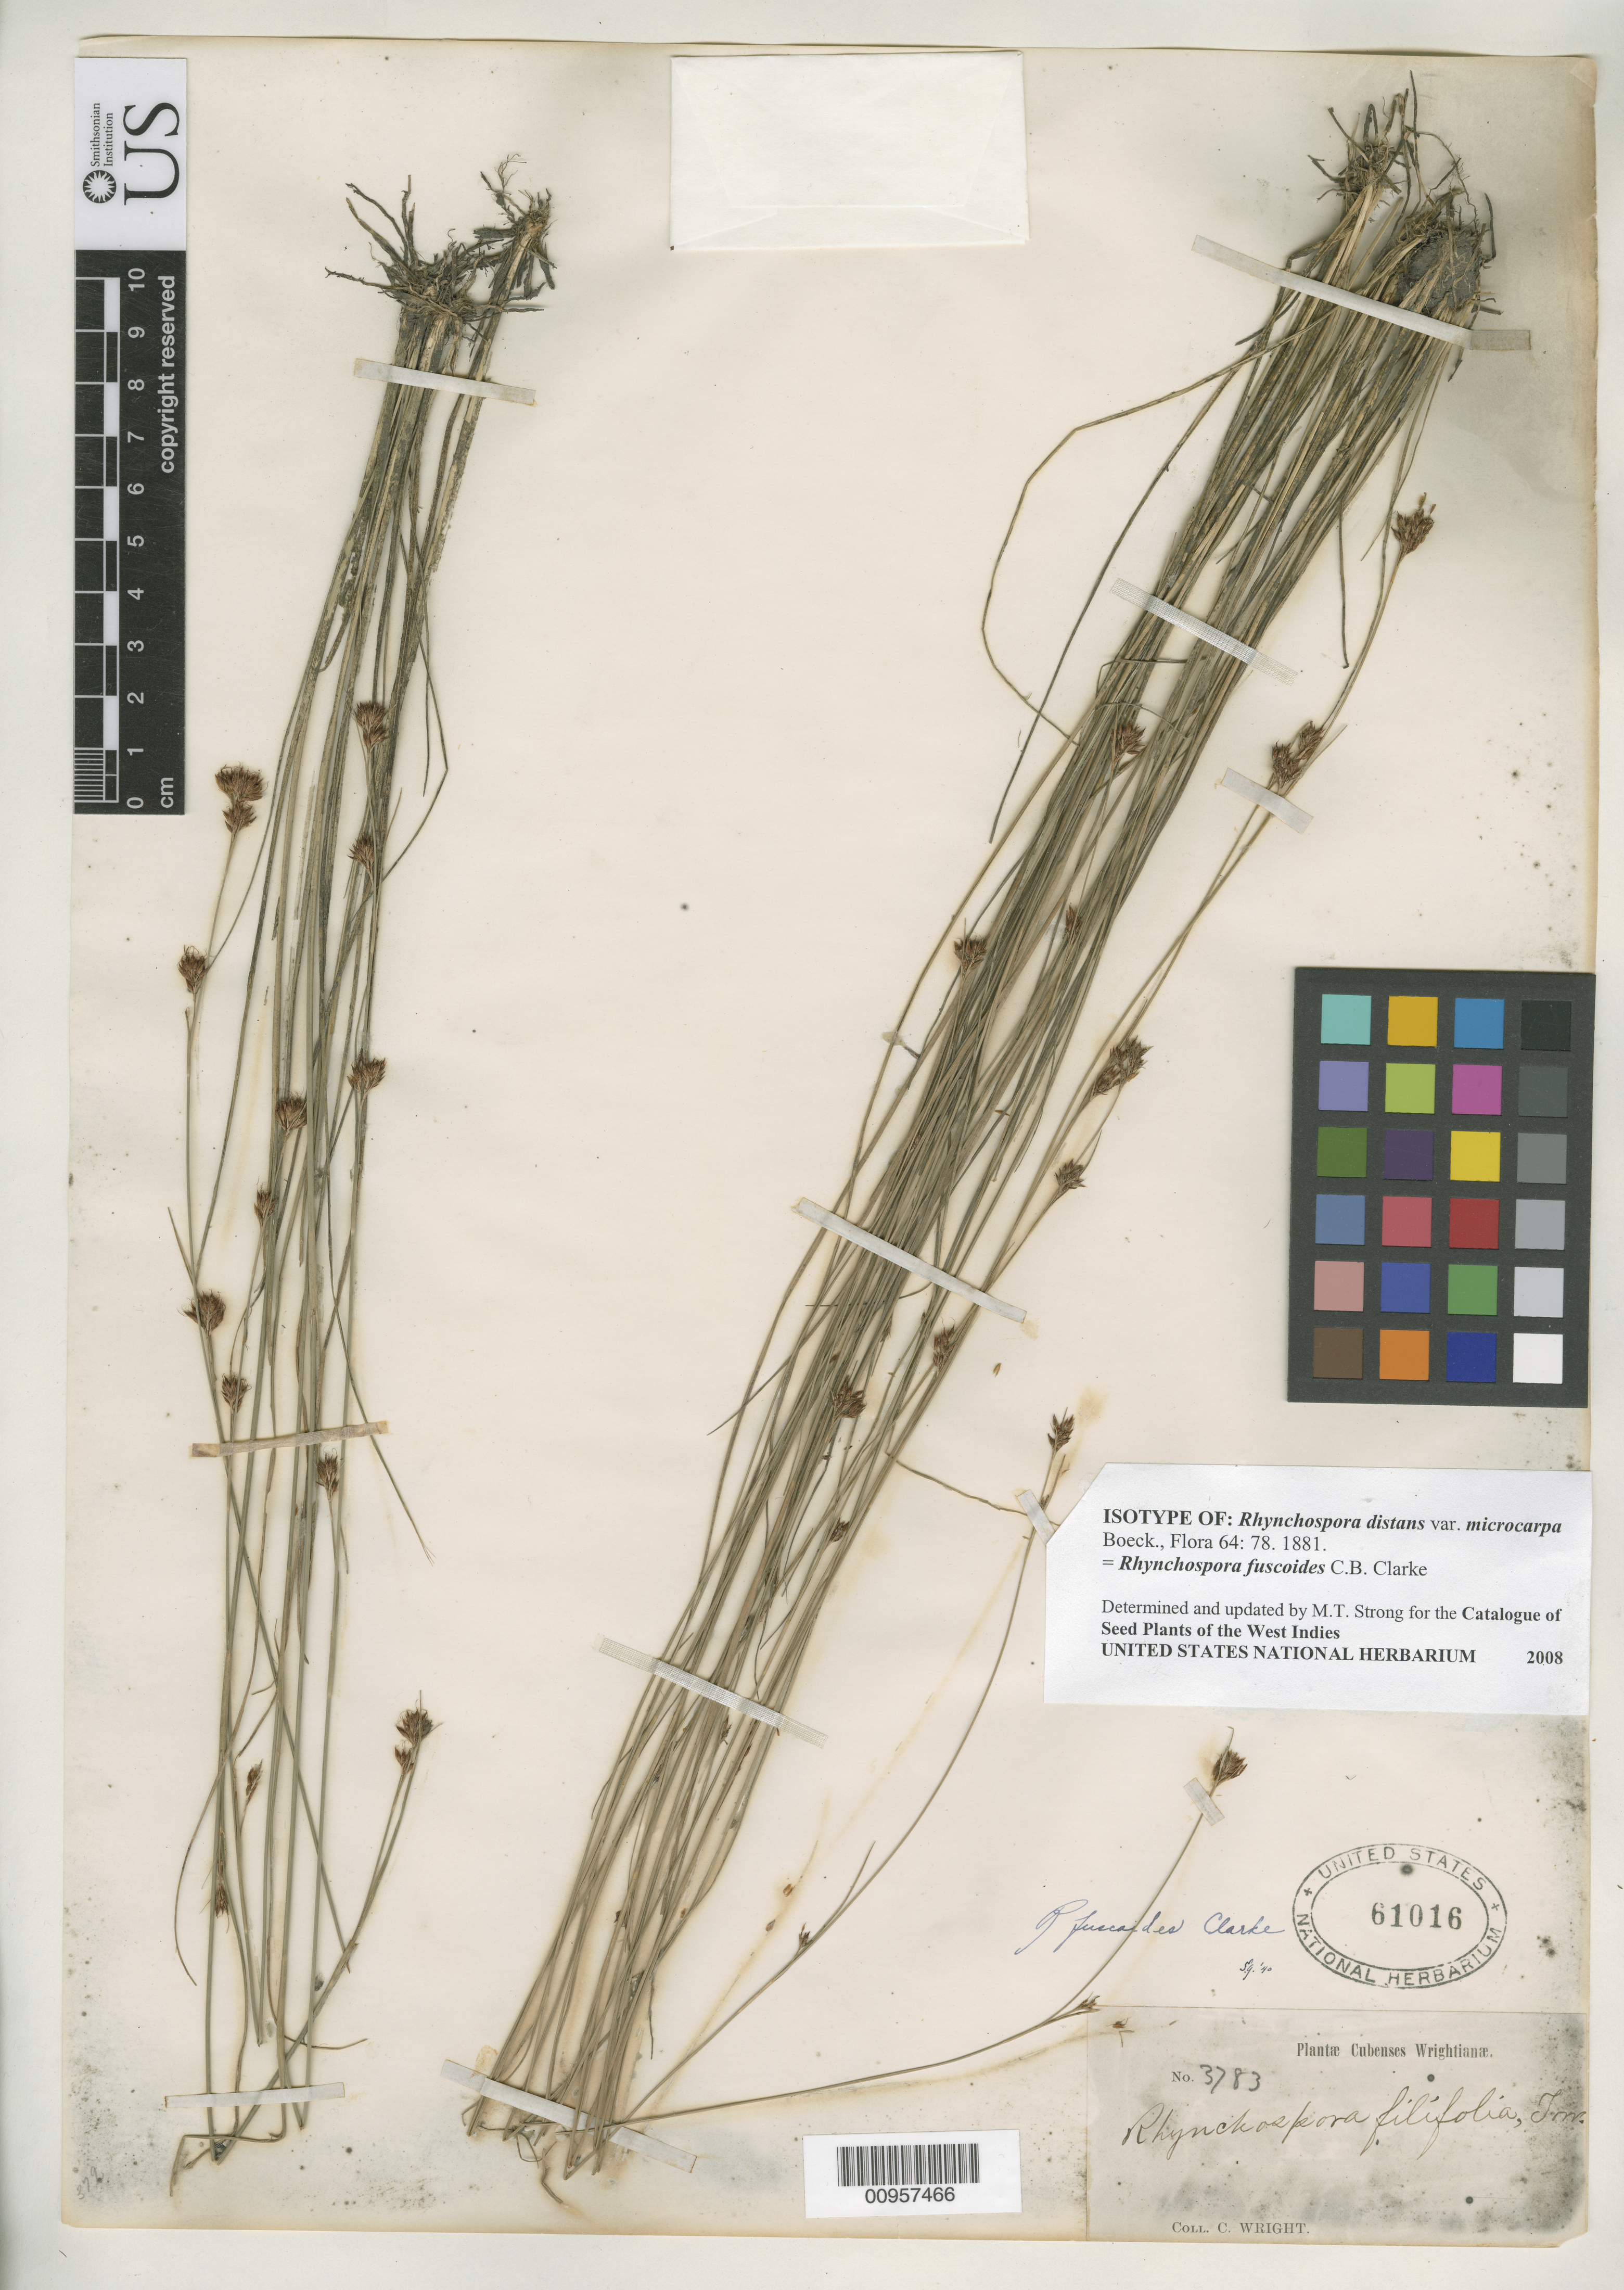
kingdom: Plantae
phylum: Tracheophyta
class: Liliopsida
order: Poales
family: Cyperaceae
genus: Rhynchospora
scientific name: Rhynchospora distans var. microcarpa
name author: Boeckeler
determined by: Strong, M. T., (US), Smithsonian Institution - National Museum of Natural History (UNITED STATES)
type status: Isotype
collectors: C. Wright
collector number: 3783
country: Cuba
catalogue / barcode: US 61016